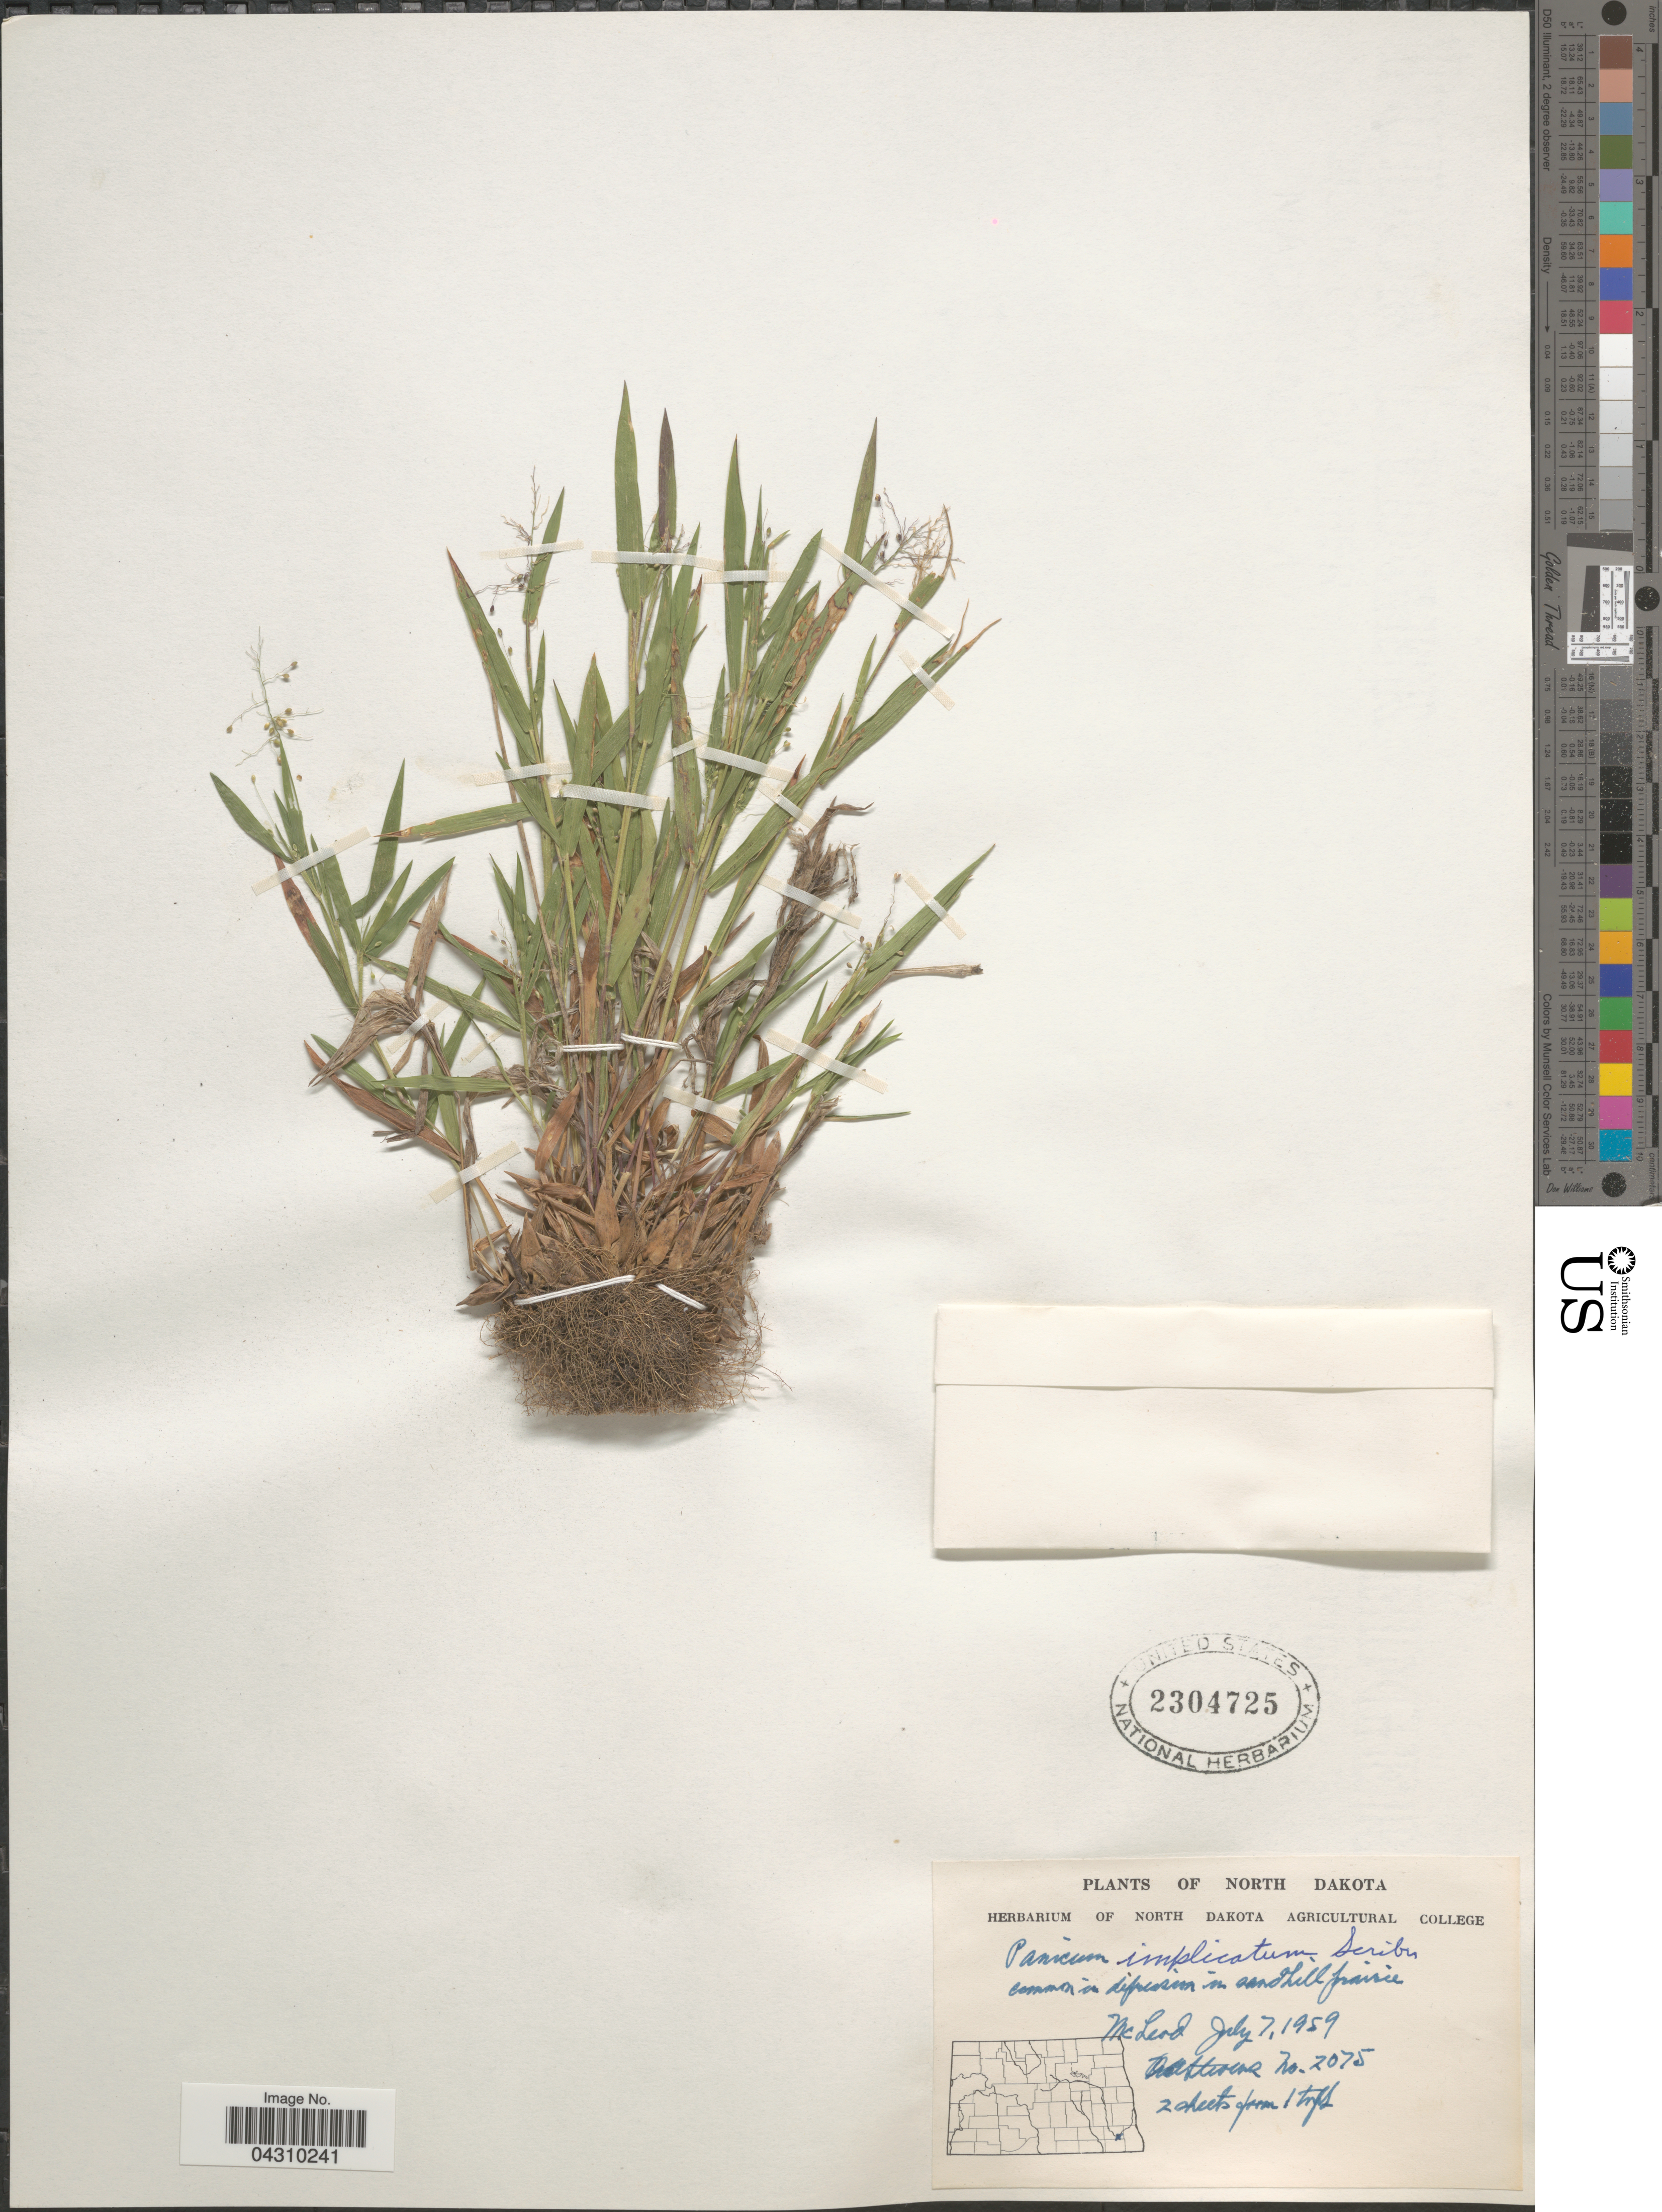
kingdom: Plantae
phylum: Tracheophyta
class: Liliopsida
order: Poales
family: Poaceae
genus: Dichanthelium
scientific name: Dichanthelium acuminatum var. acuminatum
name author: (Sw.) Gould & C.A. Clark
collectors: O. A. Stevens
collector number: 2075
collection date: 1959-07-07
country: United States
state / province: North Dakota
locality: McLeod.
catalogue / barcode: US 2304725